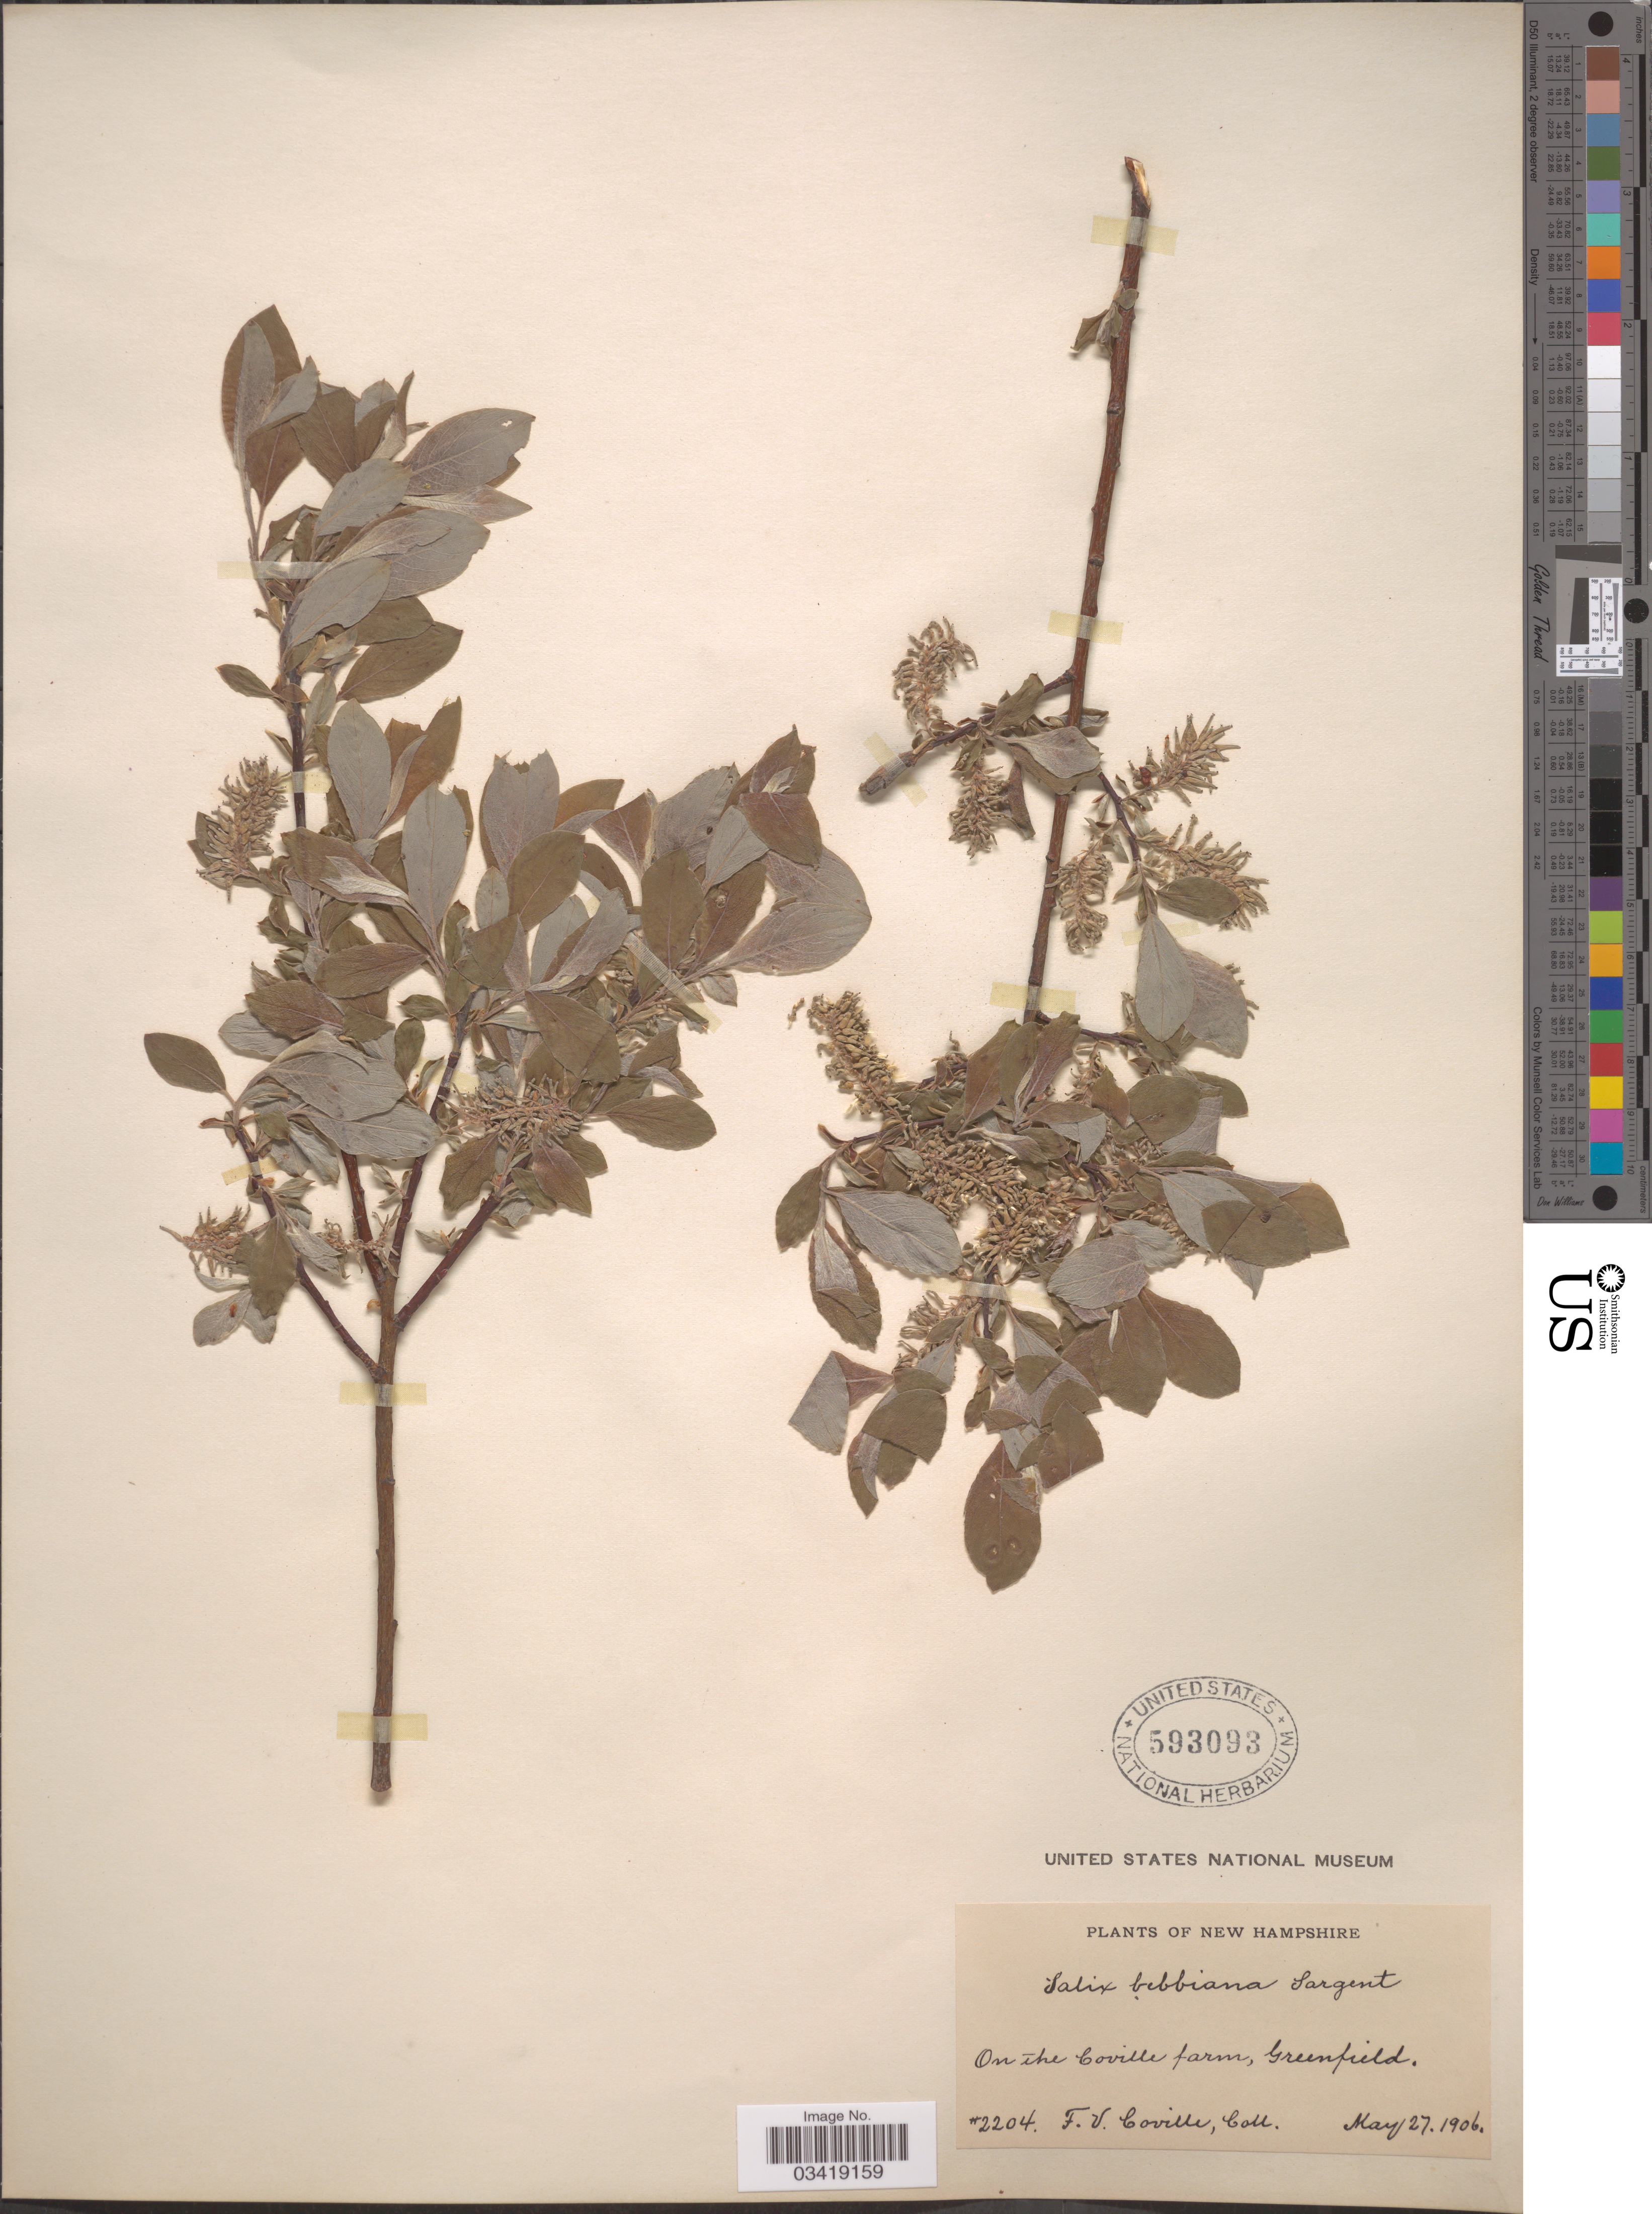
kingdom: Plantae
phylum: Tracheophyta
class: Magnoliopsida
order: Malpighiales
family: Salicaceae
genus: Salix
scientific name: Salix bebbiana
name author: Sarg.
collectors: F. V. Coville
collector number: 2204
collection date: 1906-05-27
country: United States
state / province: New Hampshire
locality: On the Coville farm, Greenfield.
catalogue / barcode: US 593093